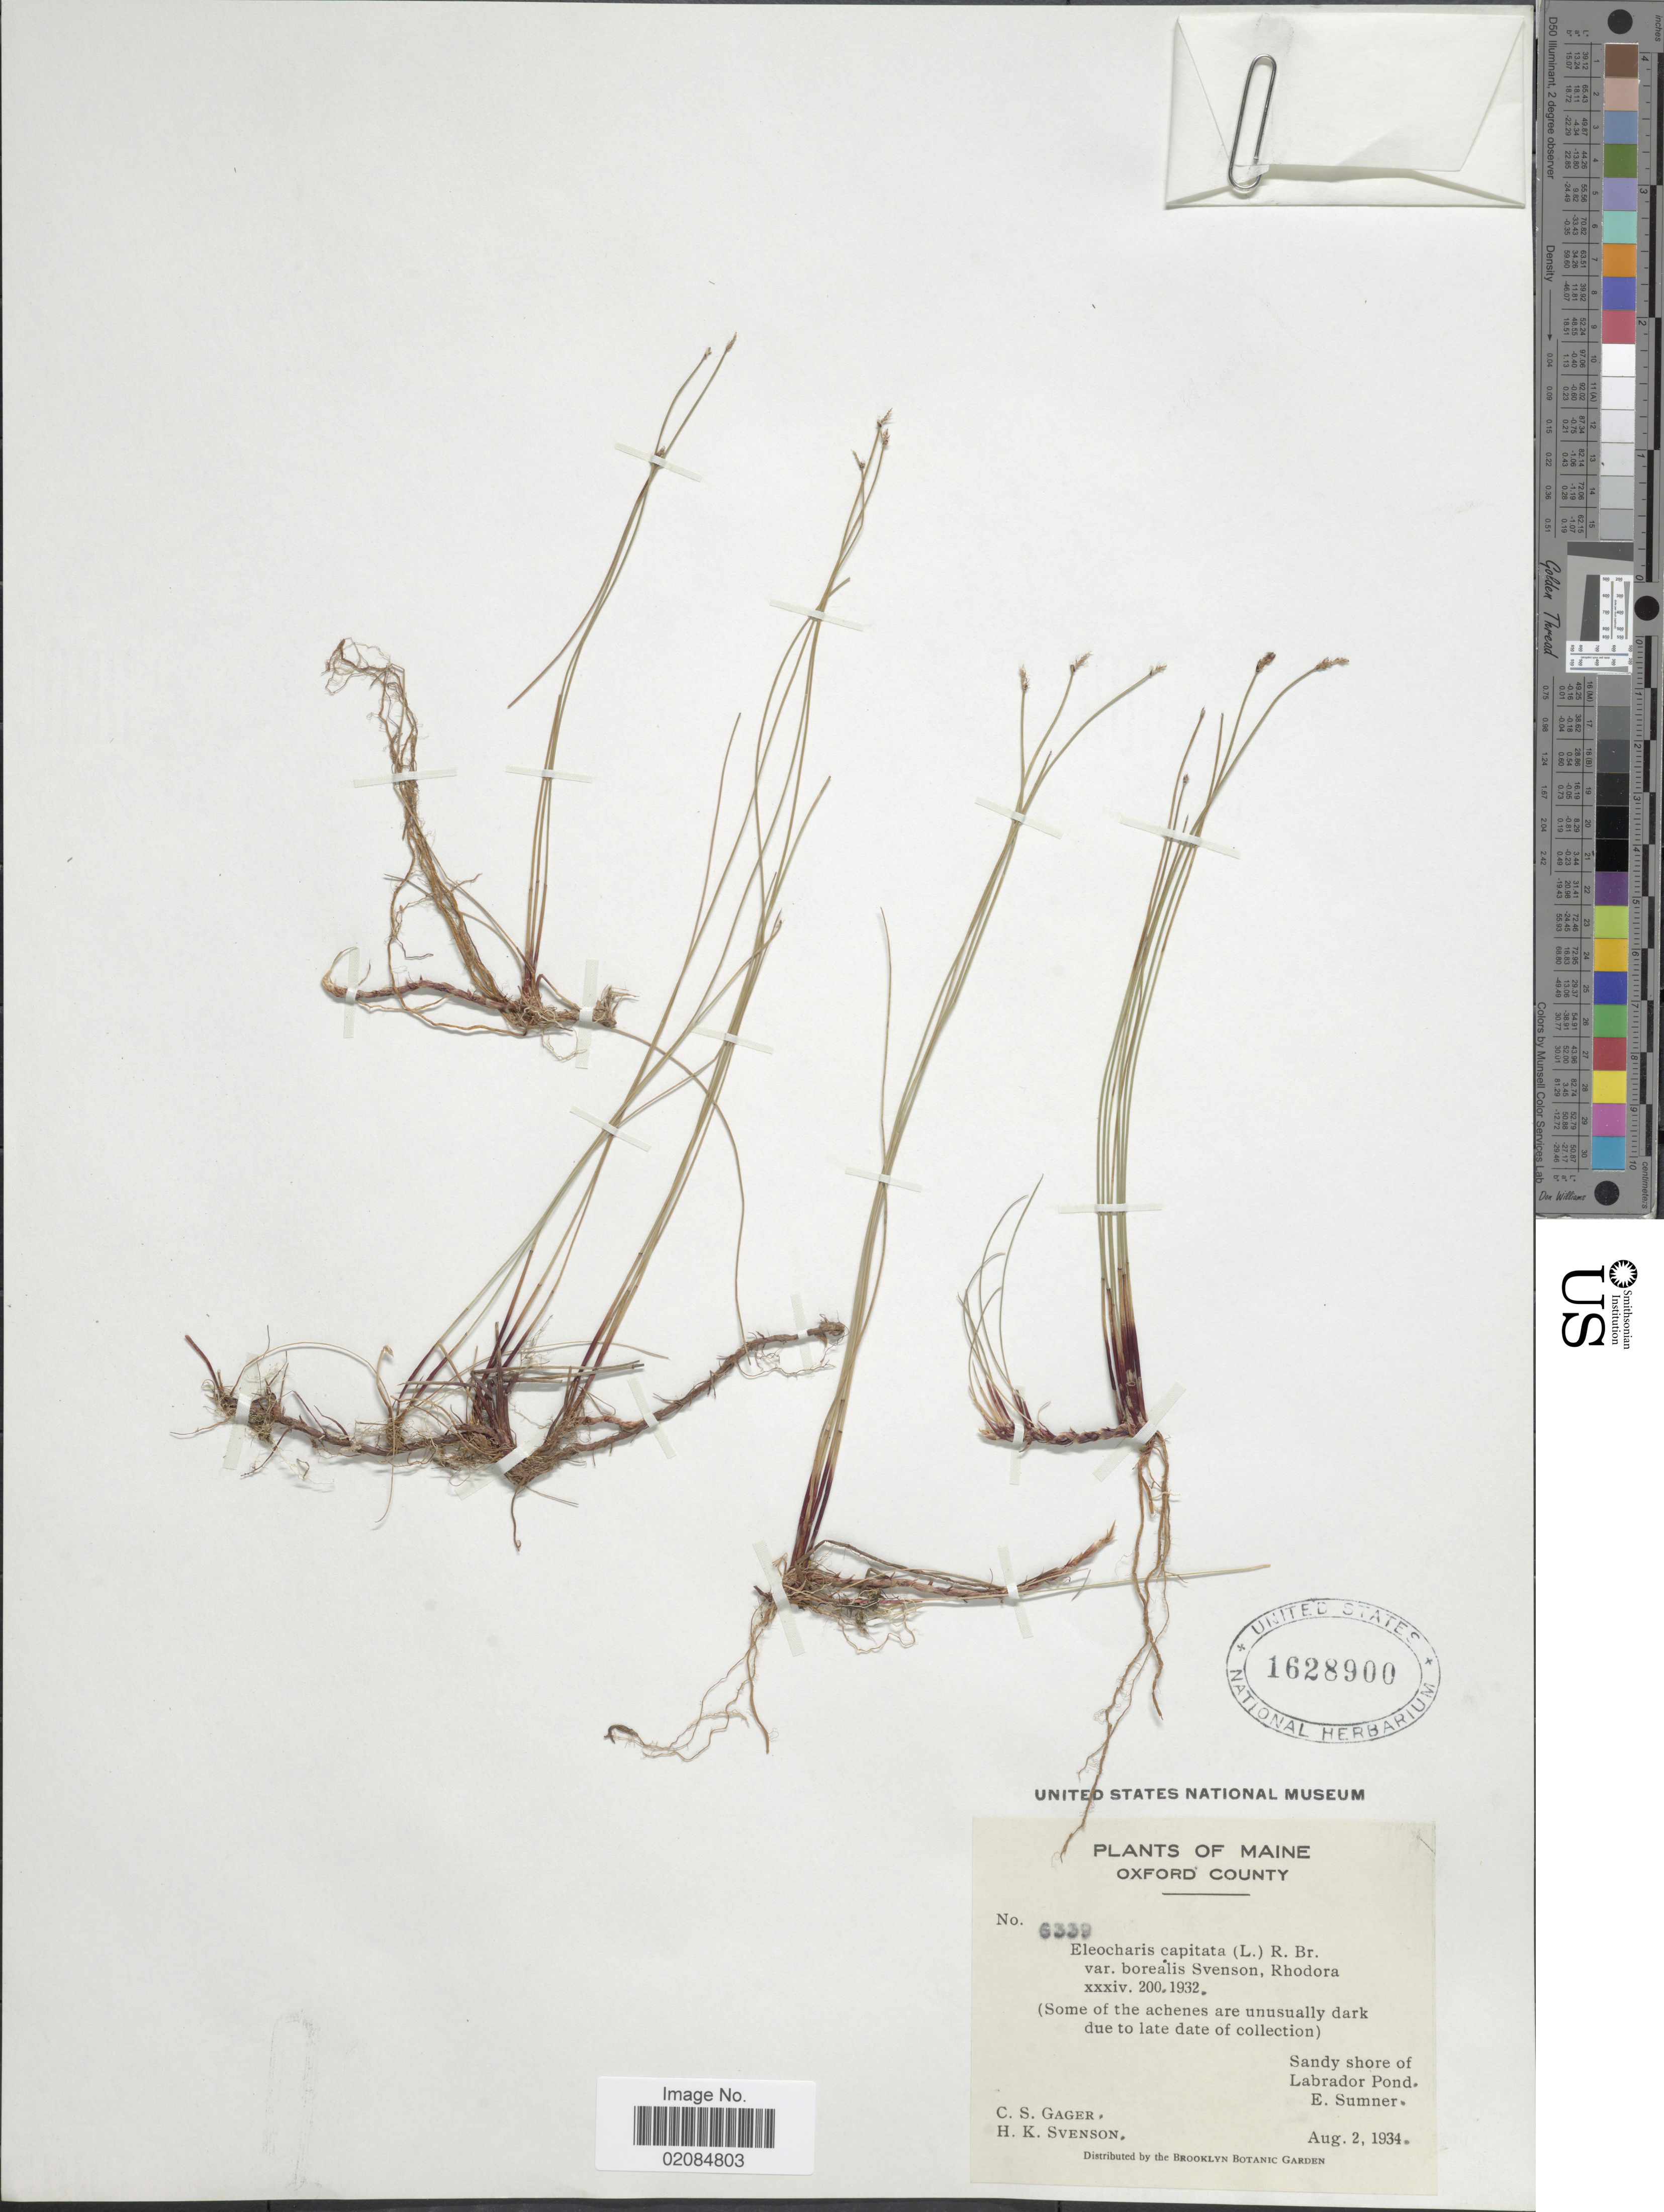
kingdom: Plantae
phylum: Tracheophyta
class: Liliopsida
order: Poales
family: Cyperaceae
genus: Eleocharis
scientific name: Eleocharis elliptica var. elliptica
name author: Kunth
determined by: Smith, S. G.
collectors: C. Gager & H. K. Svenson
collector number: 6339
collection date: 1934-08-02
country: United States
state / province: Maine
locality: Oxford County. Sandy shore of Labrador Pond. E. Sumner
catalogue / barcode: US 1628900